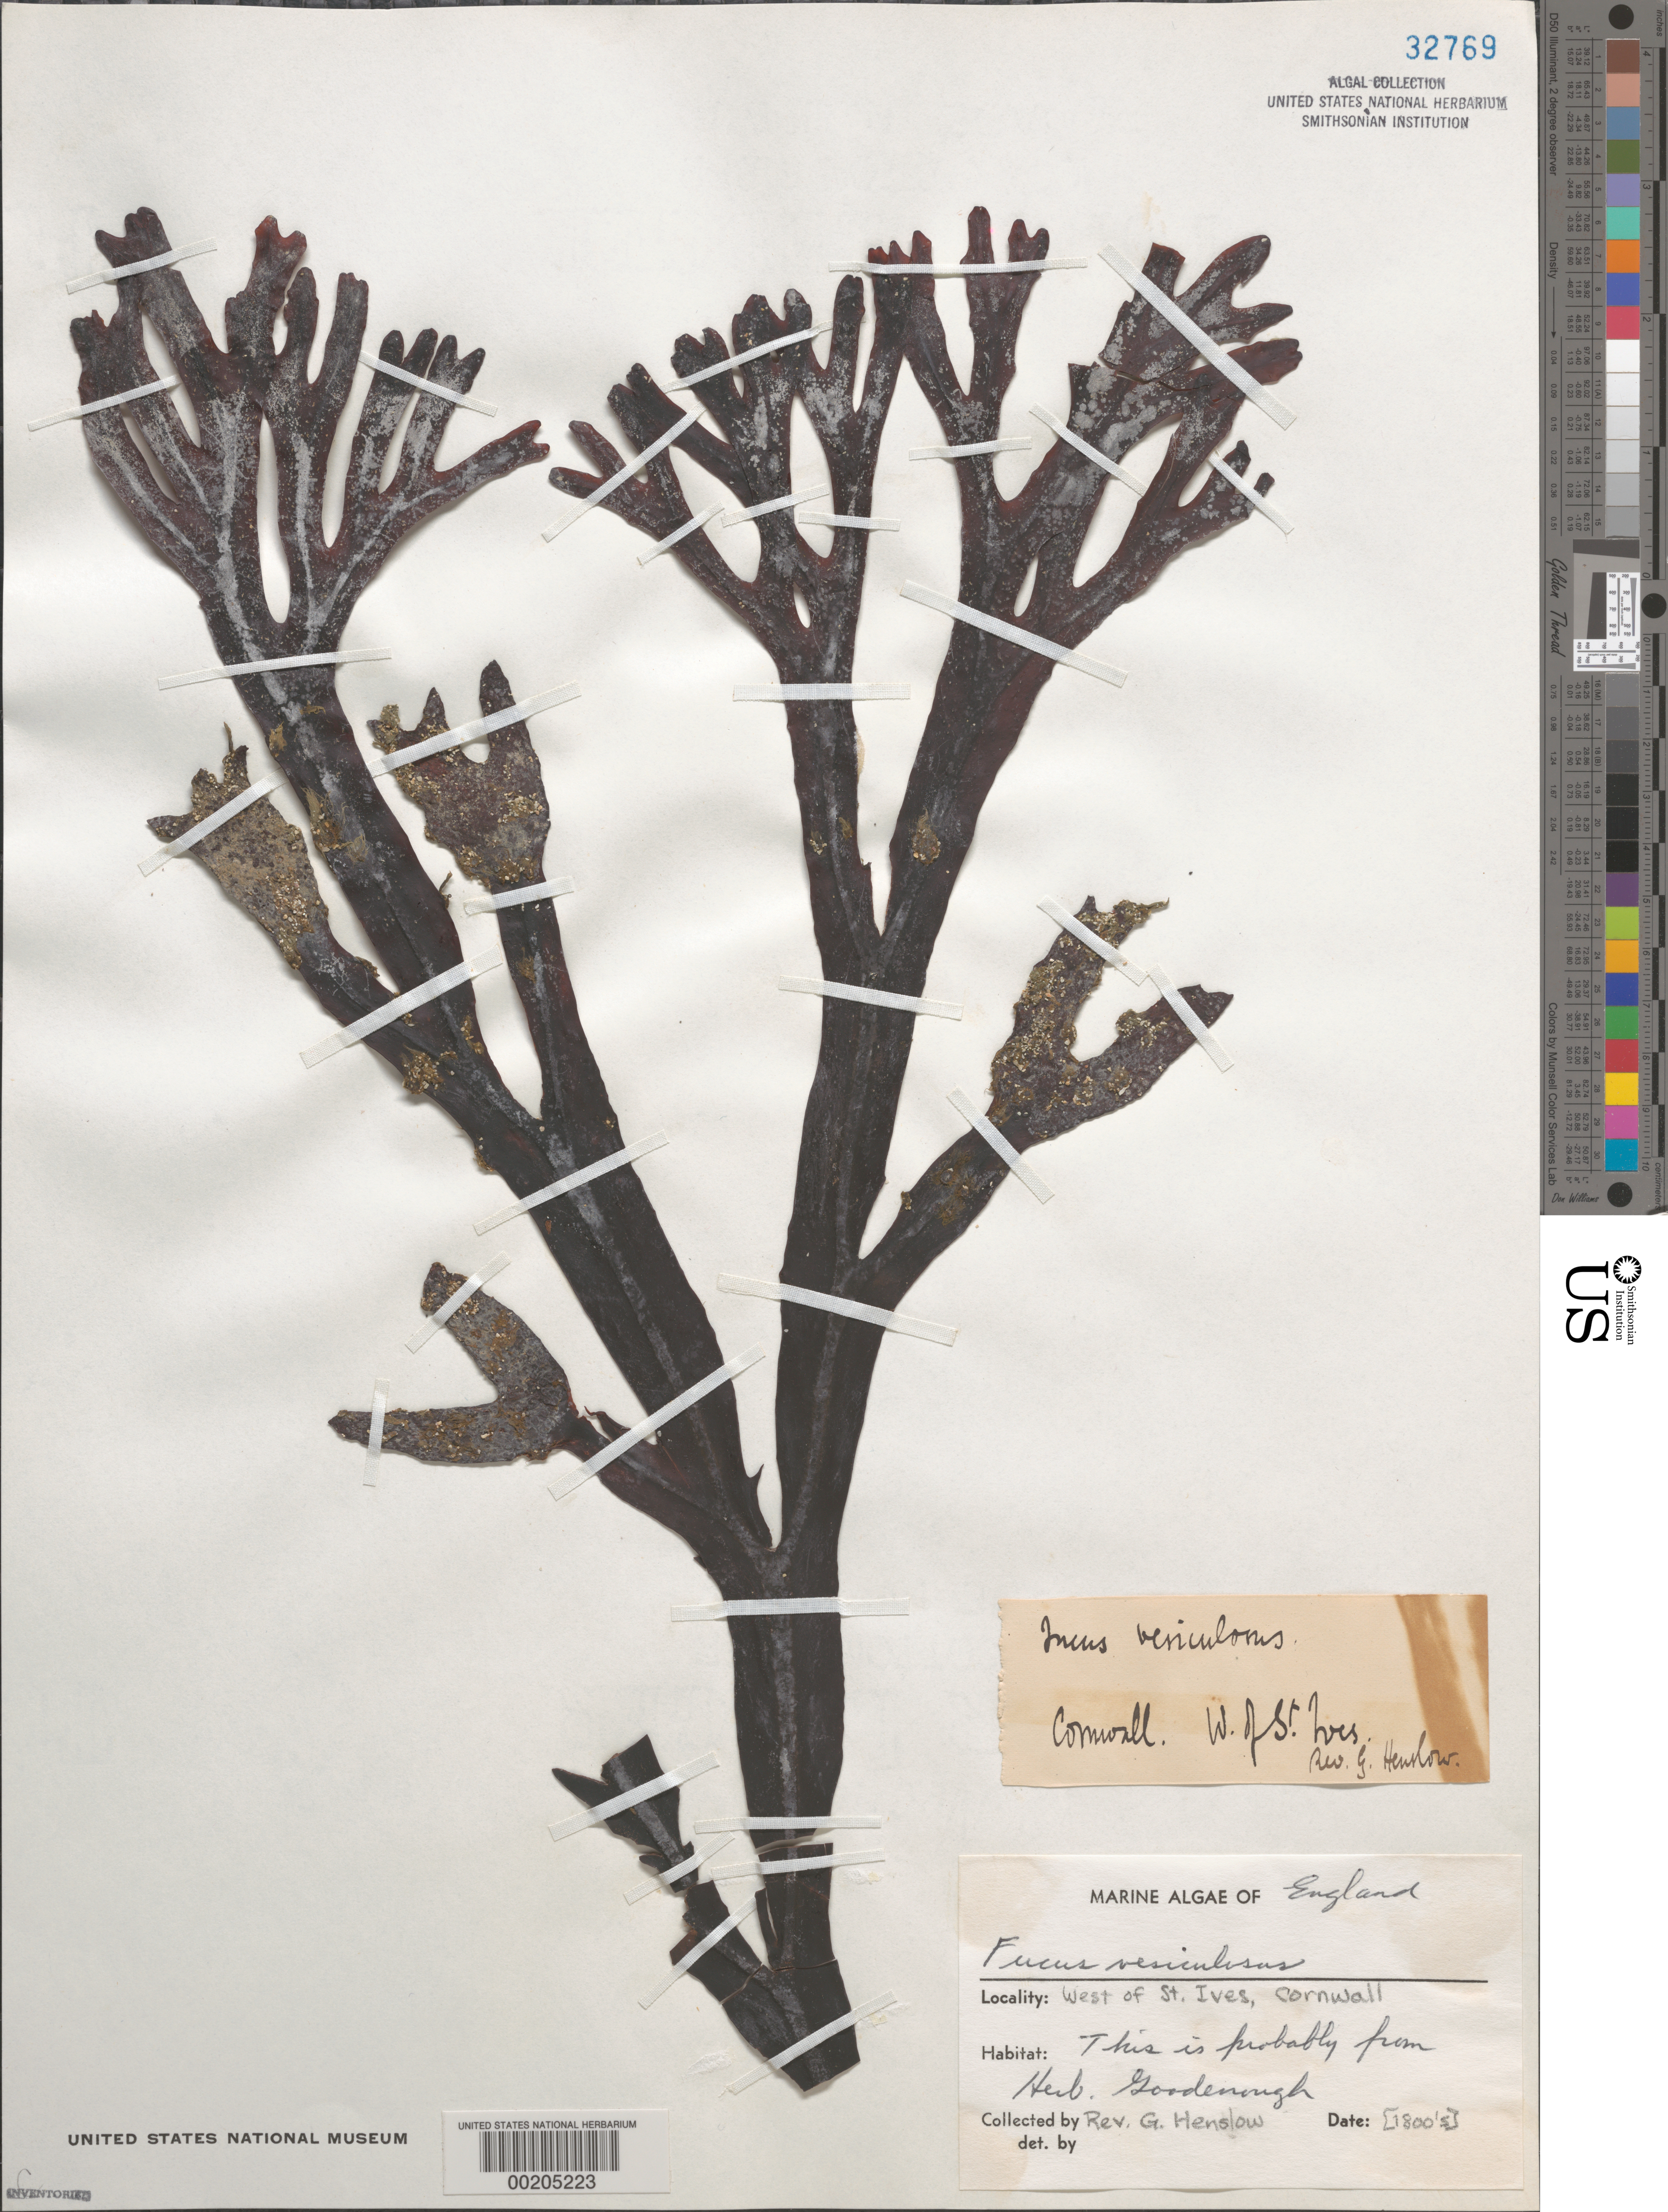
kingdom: Chromista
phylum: Ochrophyta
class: Phaeophyceae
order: Fucales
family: Fucaceae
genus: Fucus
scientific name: Fucus vesiculosus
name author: L.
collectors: G. Henslow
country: United Kingdom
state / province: England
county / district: Cornwall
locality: West of St. Ives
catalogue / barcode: US 32769